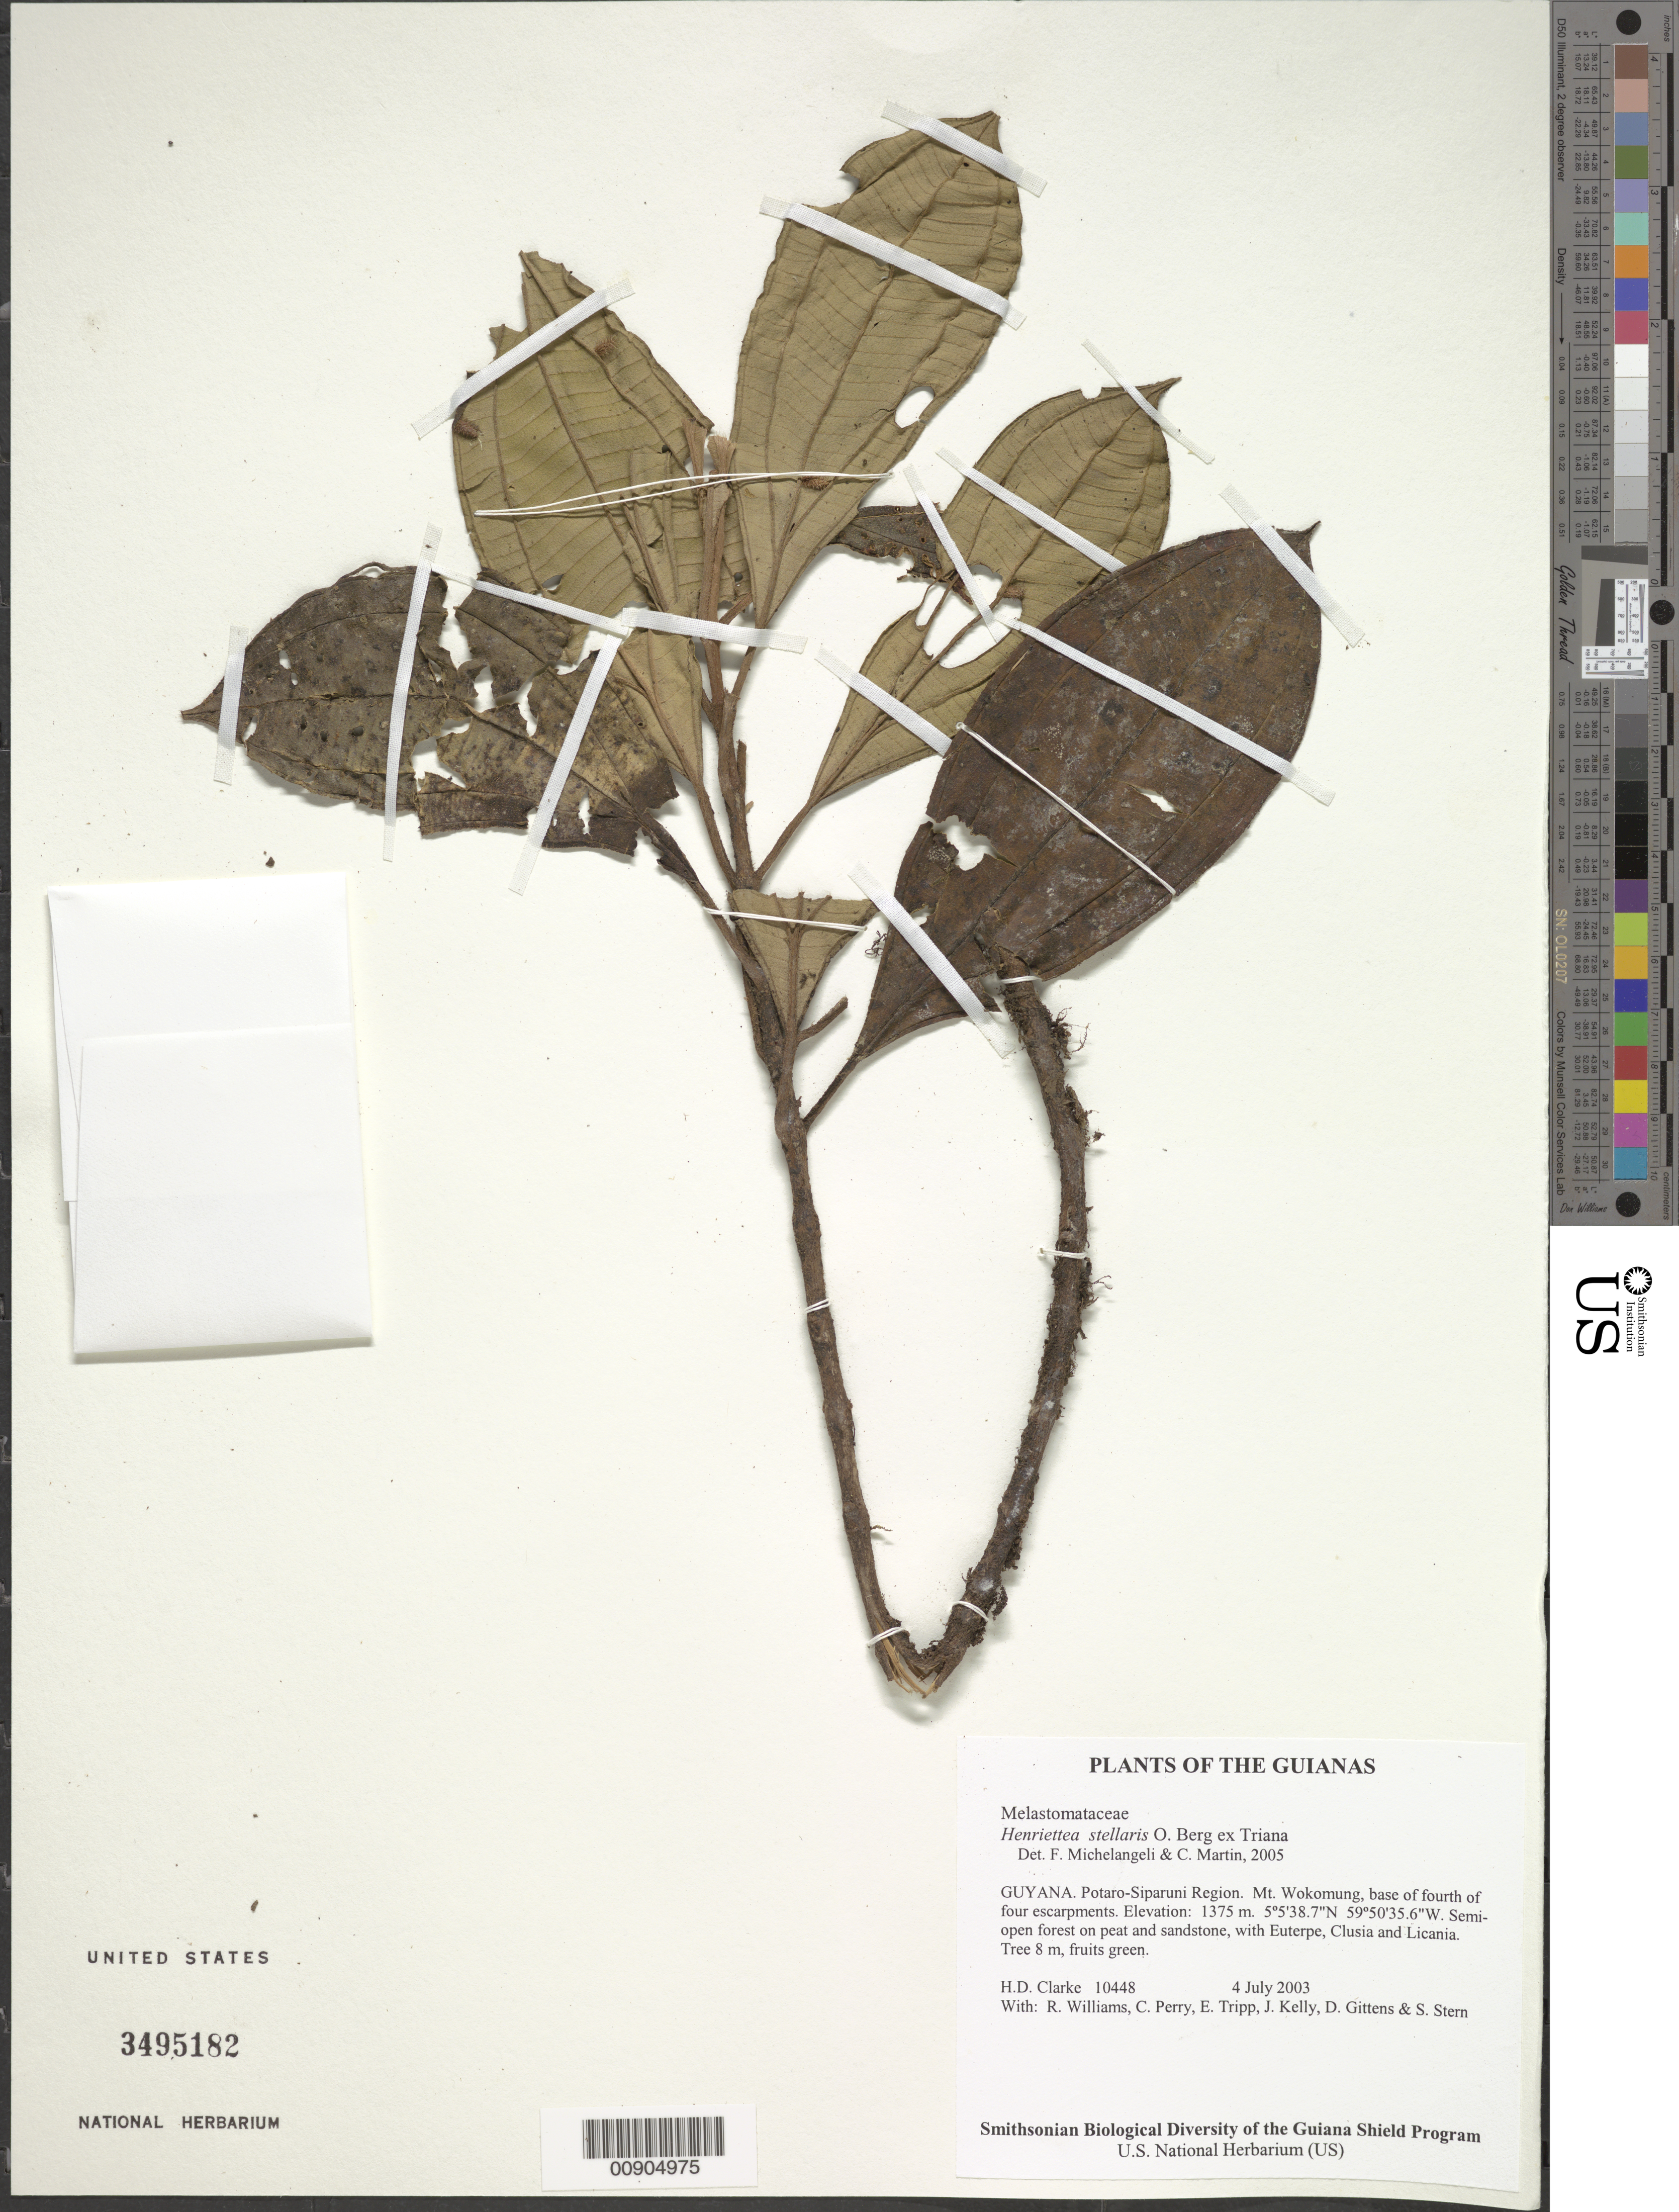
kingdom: Plantae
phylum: Tracheophyta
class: Magnoliopsida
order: Myrtales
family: Melastomataceae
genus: Henriettea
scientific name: Henriettea stellaris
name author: O. Berg ex Triana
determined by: Michelangeli, F. A.; Martin, C.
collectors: H. D. Clarke, R. Williams, C. Perry, E. Tripp, J. Kelly, D. Gittens & S. R. Stern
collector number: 10448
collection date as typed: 4 July 2003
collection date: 2003-07-04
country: Guyana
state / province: Potaro-Siparuni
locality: Mt. Wokomung, base of fourth of four escarpments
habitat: Semi-open forest on peat and sandstone, with Euterpe, Clusia and Licania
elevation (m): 1375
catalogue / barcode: US 3495182